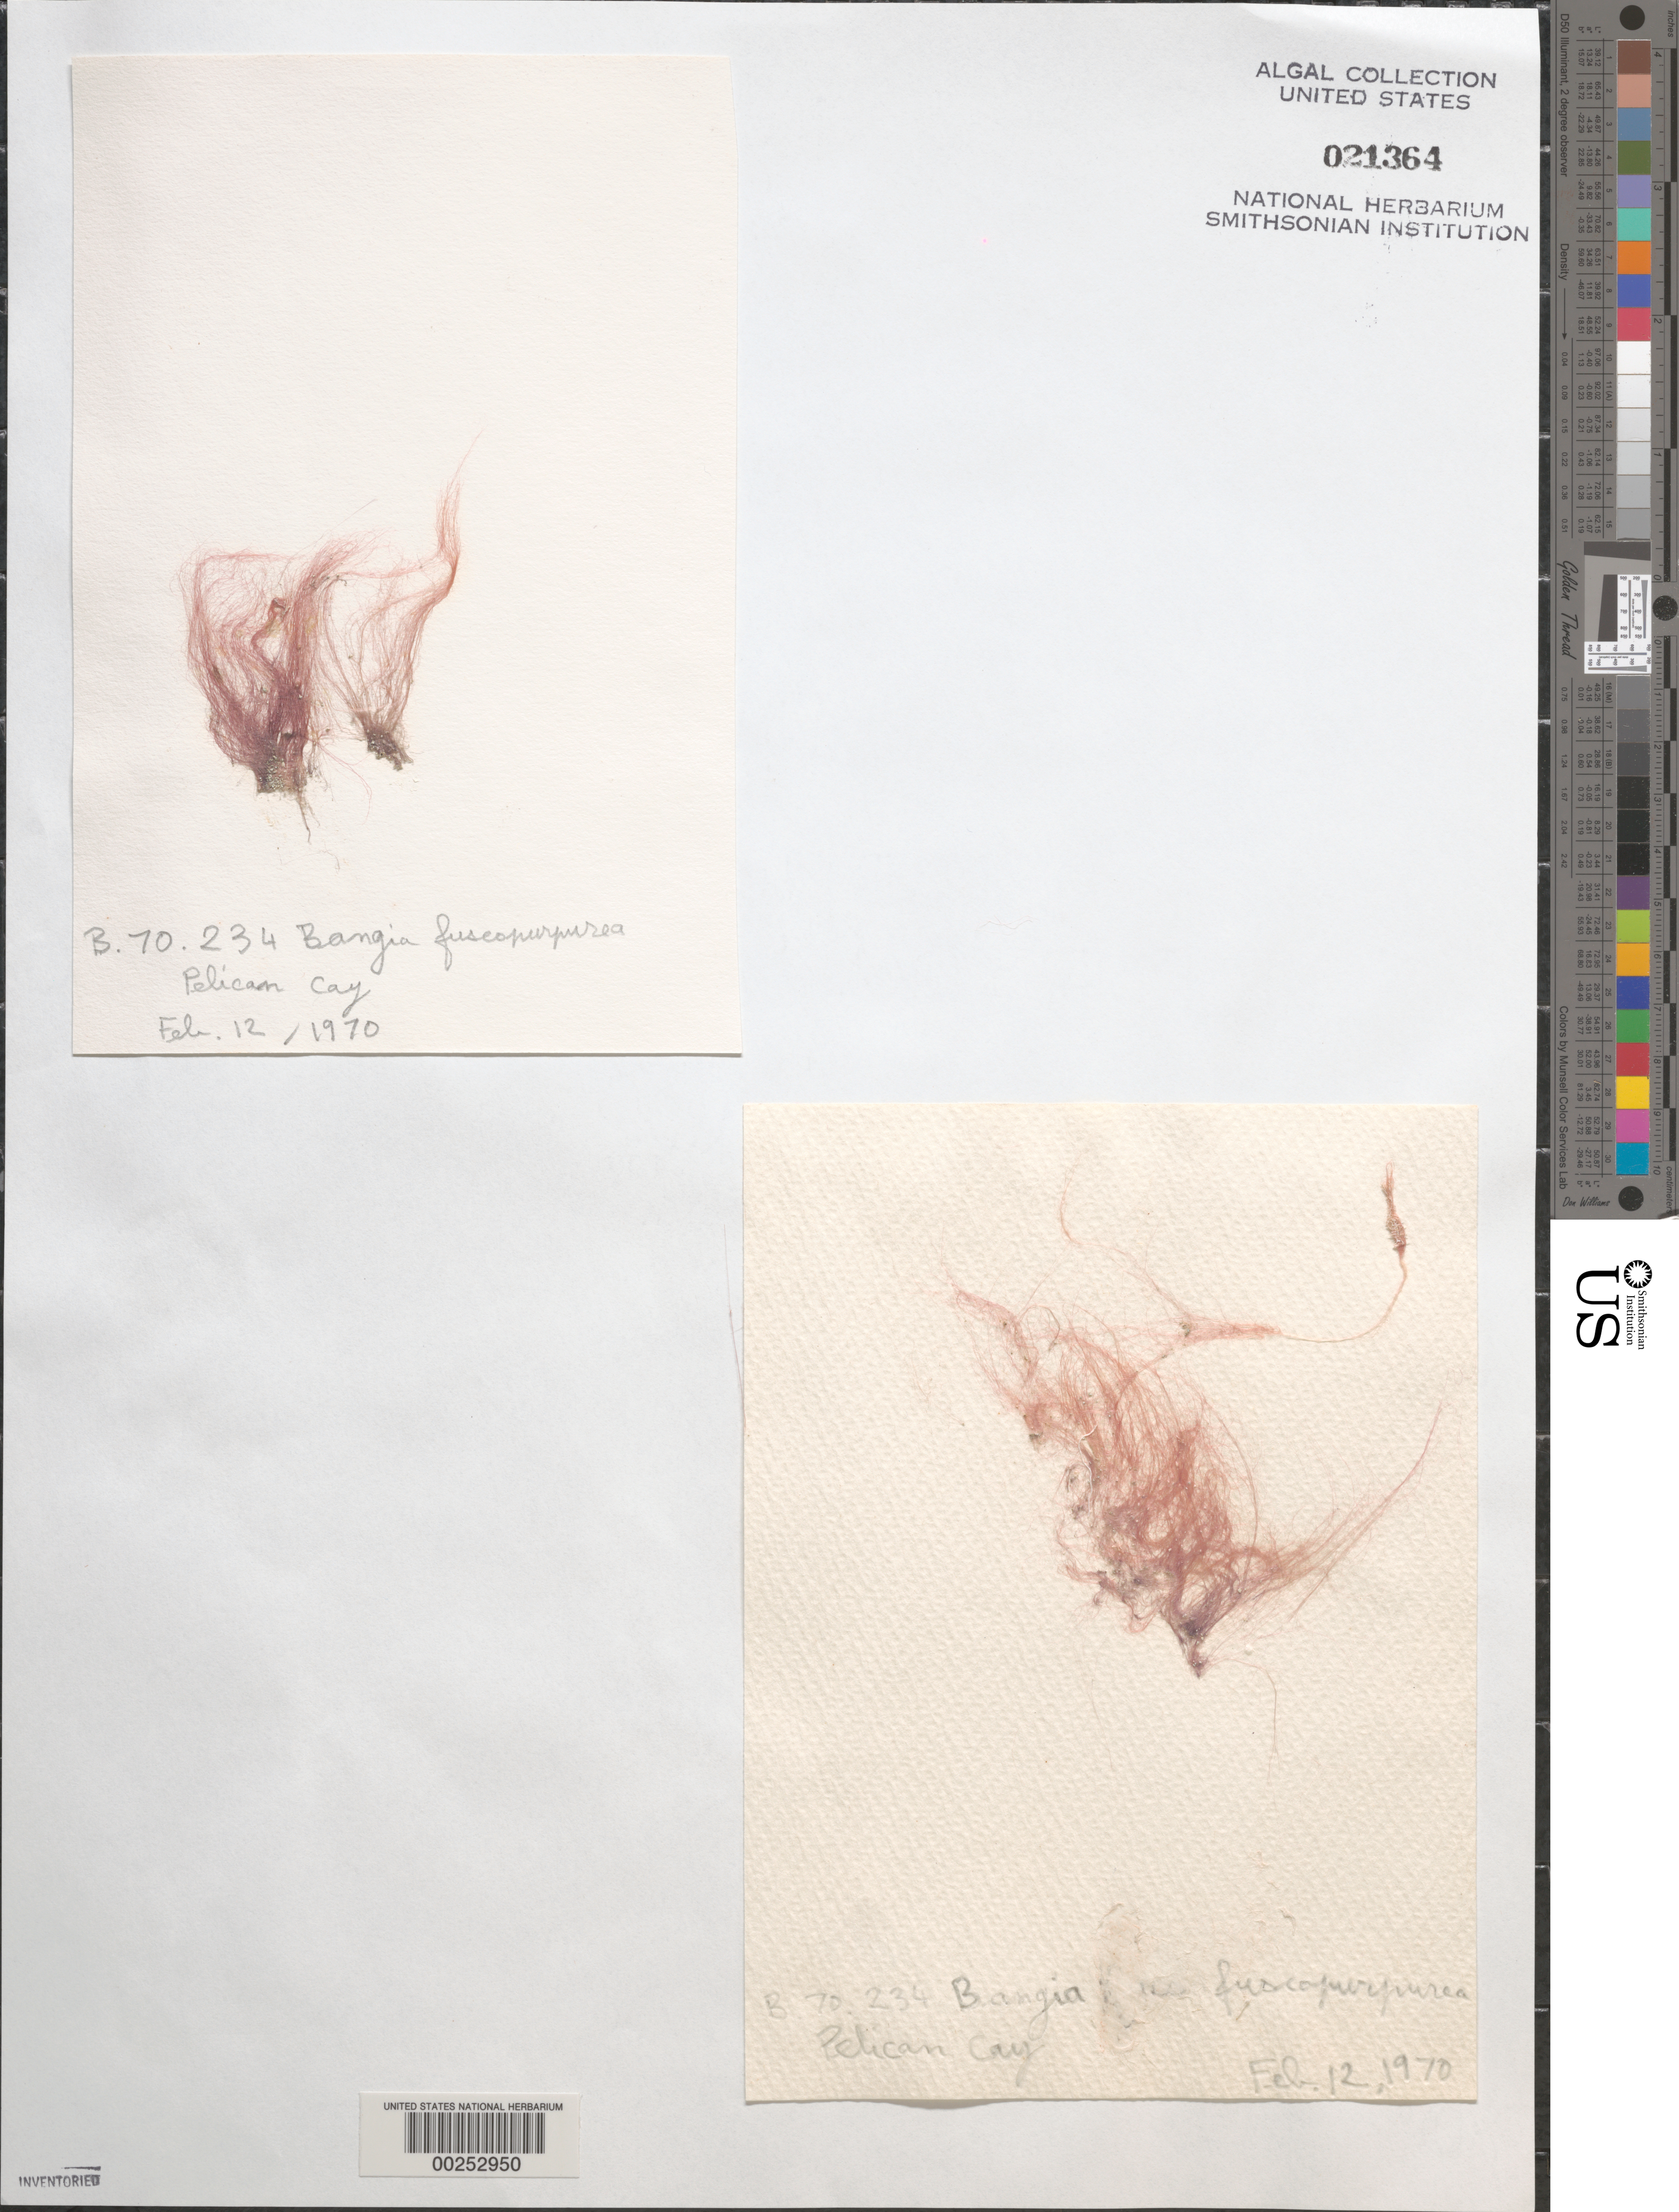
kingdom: Plantae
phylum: Rhodophyta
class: Bangiophyceae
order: Bangiales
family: Bangiaceae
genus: Bangia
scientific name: Bangia fuscopurpurea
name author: (Dillwyn) Lyngb.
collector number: B-70-234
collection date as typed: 12 Feb 1970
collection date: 1970-02-12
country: Bahamas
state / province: Abaco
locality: Pelican cay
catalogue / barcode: US 21364